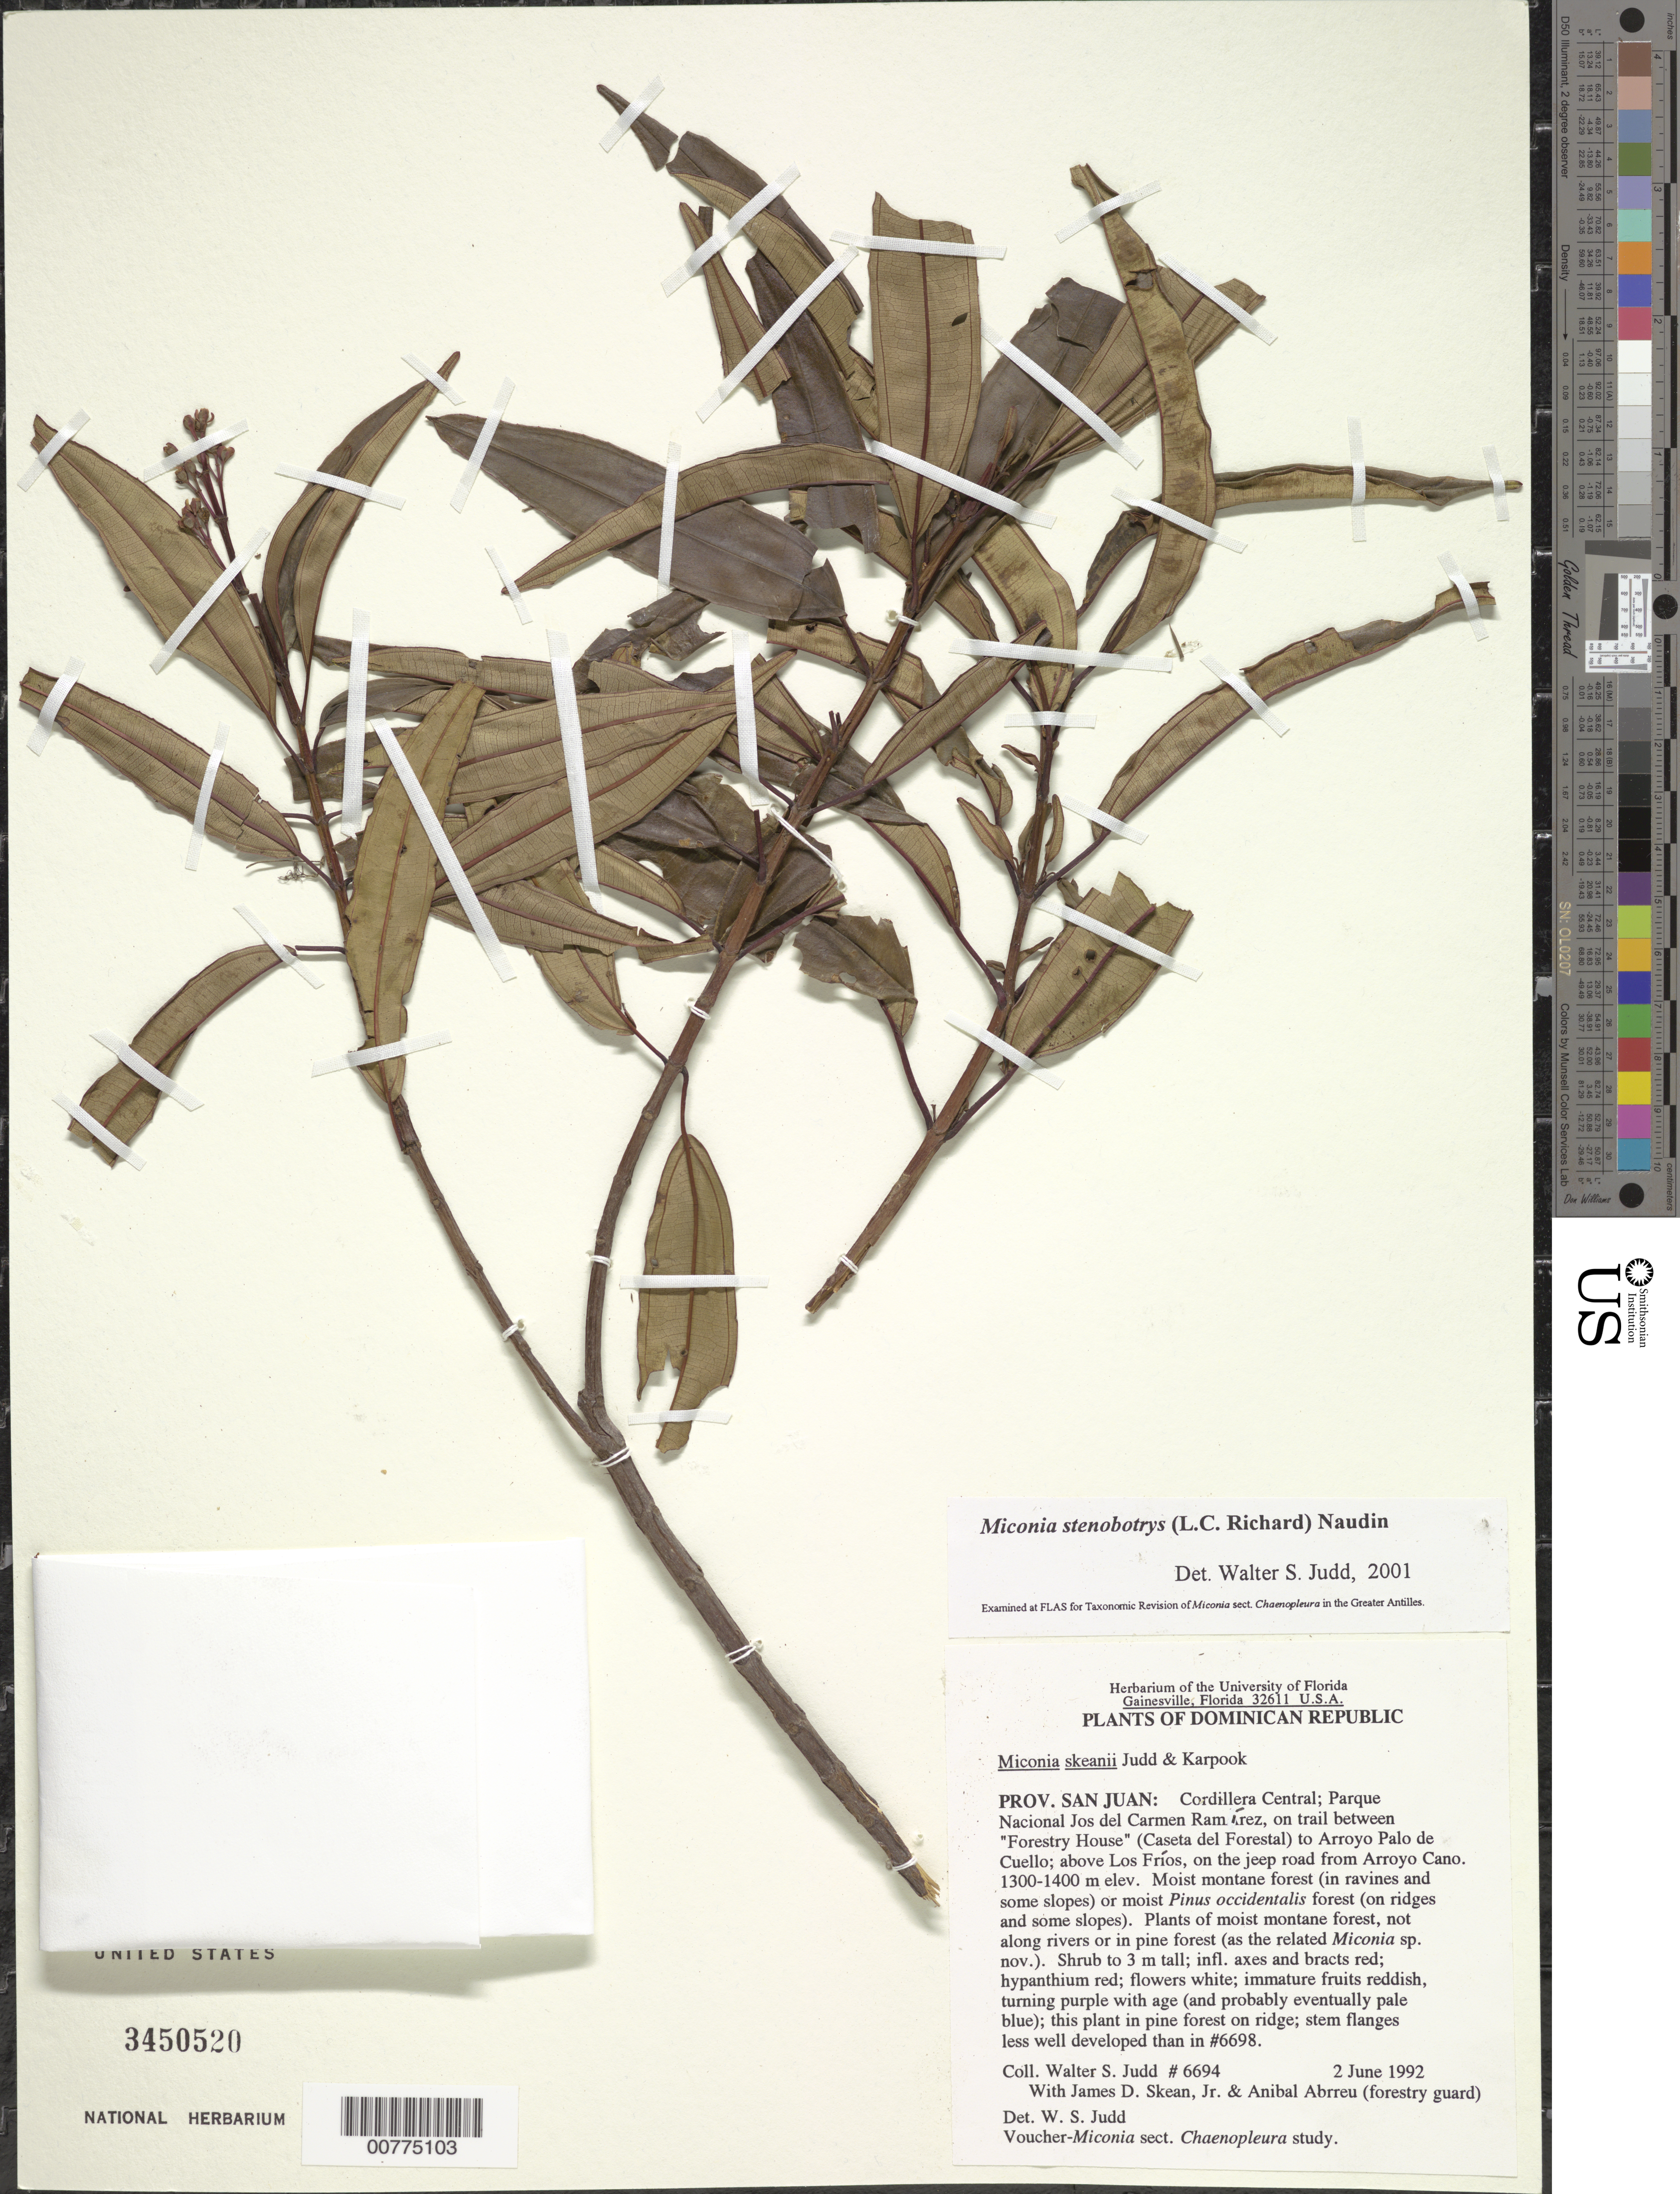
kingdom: Plantae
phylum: Tracheophyta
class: Magnoliopsida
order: Myrtales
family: Melastomataceae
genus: Miconia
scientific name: Miconia stenobotrys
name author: (Rich.) Naudin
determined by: Judd, Walter S.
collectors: W. S. Judd, J. D. Skean & A. Abreu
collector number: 6694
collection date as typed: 02 Jun 1992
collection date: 1992-06-02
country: Dominican Republic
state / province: San Juan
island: Hispaniola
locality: Cordillera Central, National Park José del Carmen Ramírez, on trail between "Forestry House" (Caseta del Forestal) to Arroyo Palo de Cuello, above Los Fríos, on the jeep road from Arroyo Cano.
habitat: Moist montane forest (in ravines and some slopes) or moist Pinus occidentalis forest (on ridges and some slopes).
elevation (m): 1300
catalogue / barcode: US 3450520